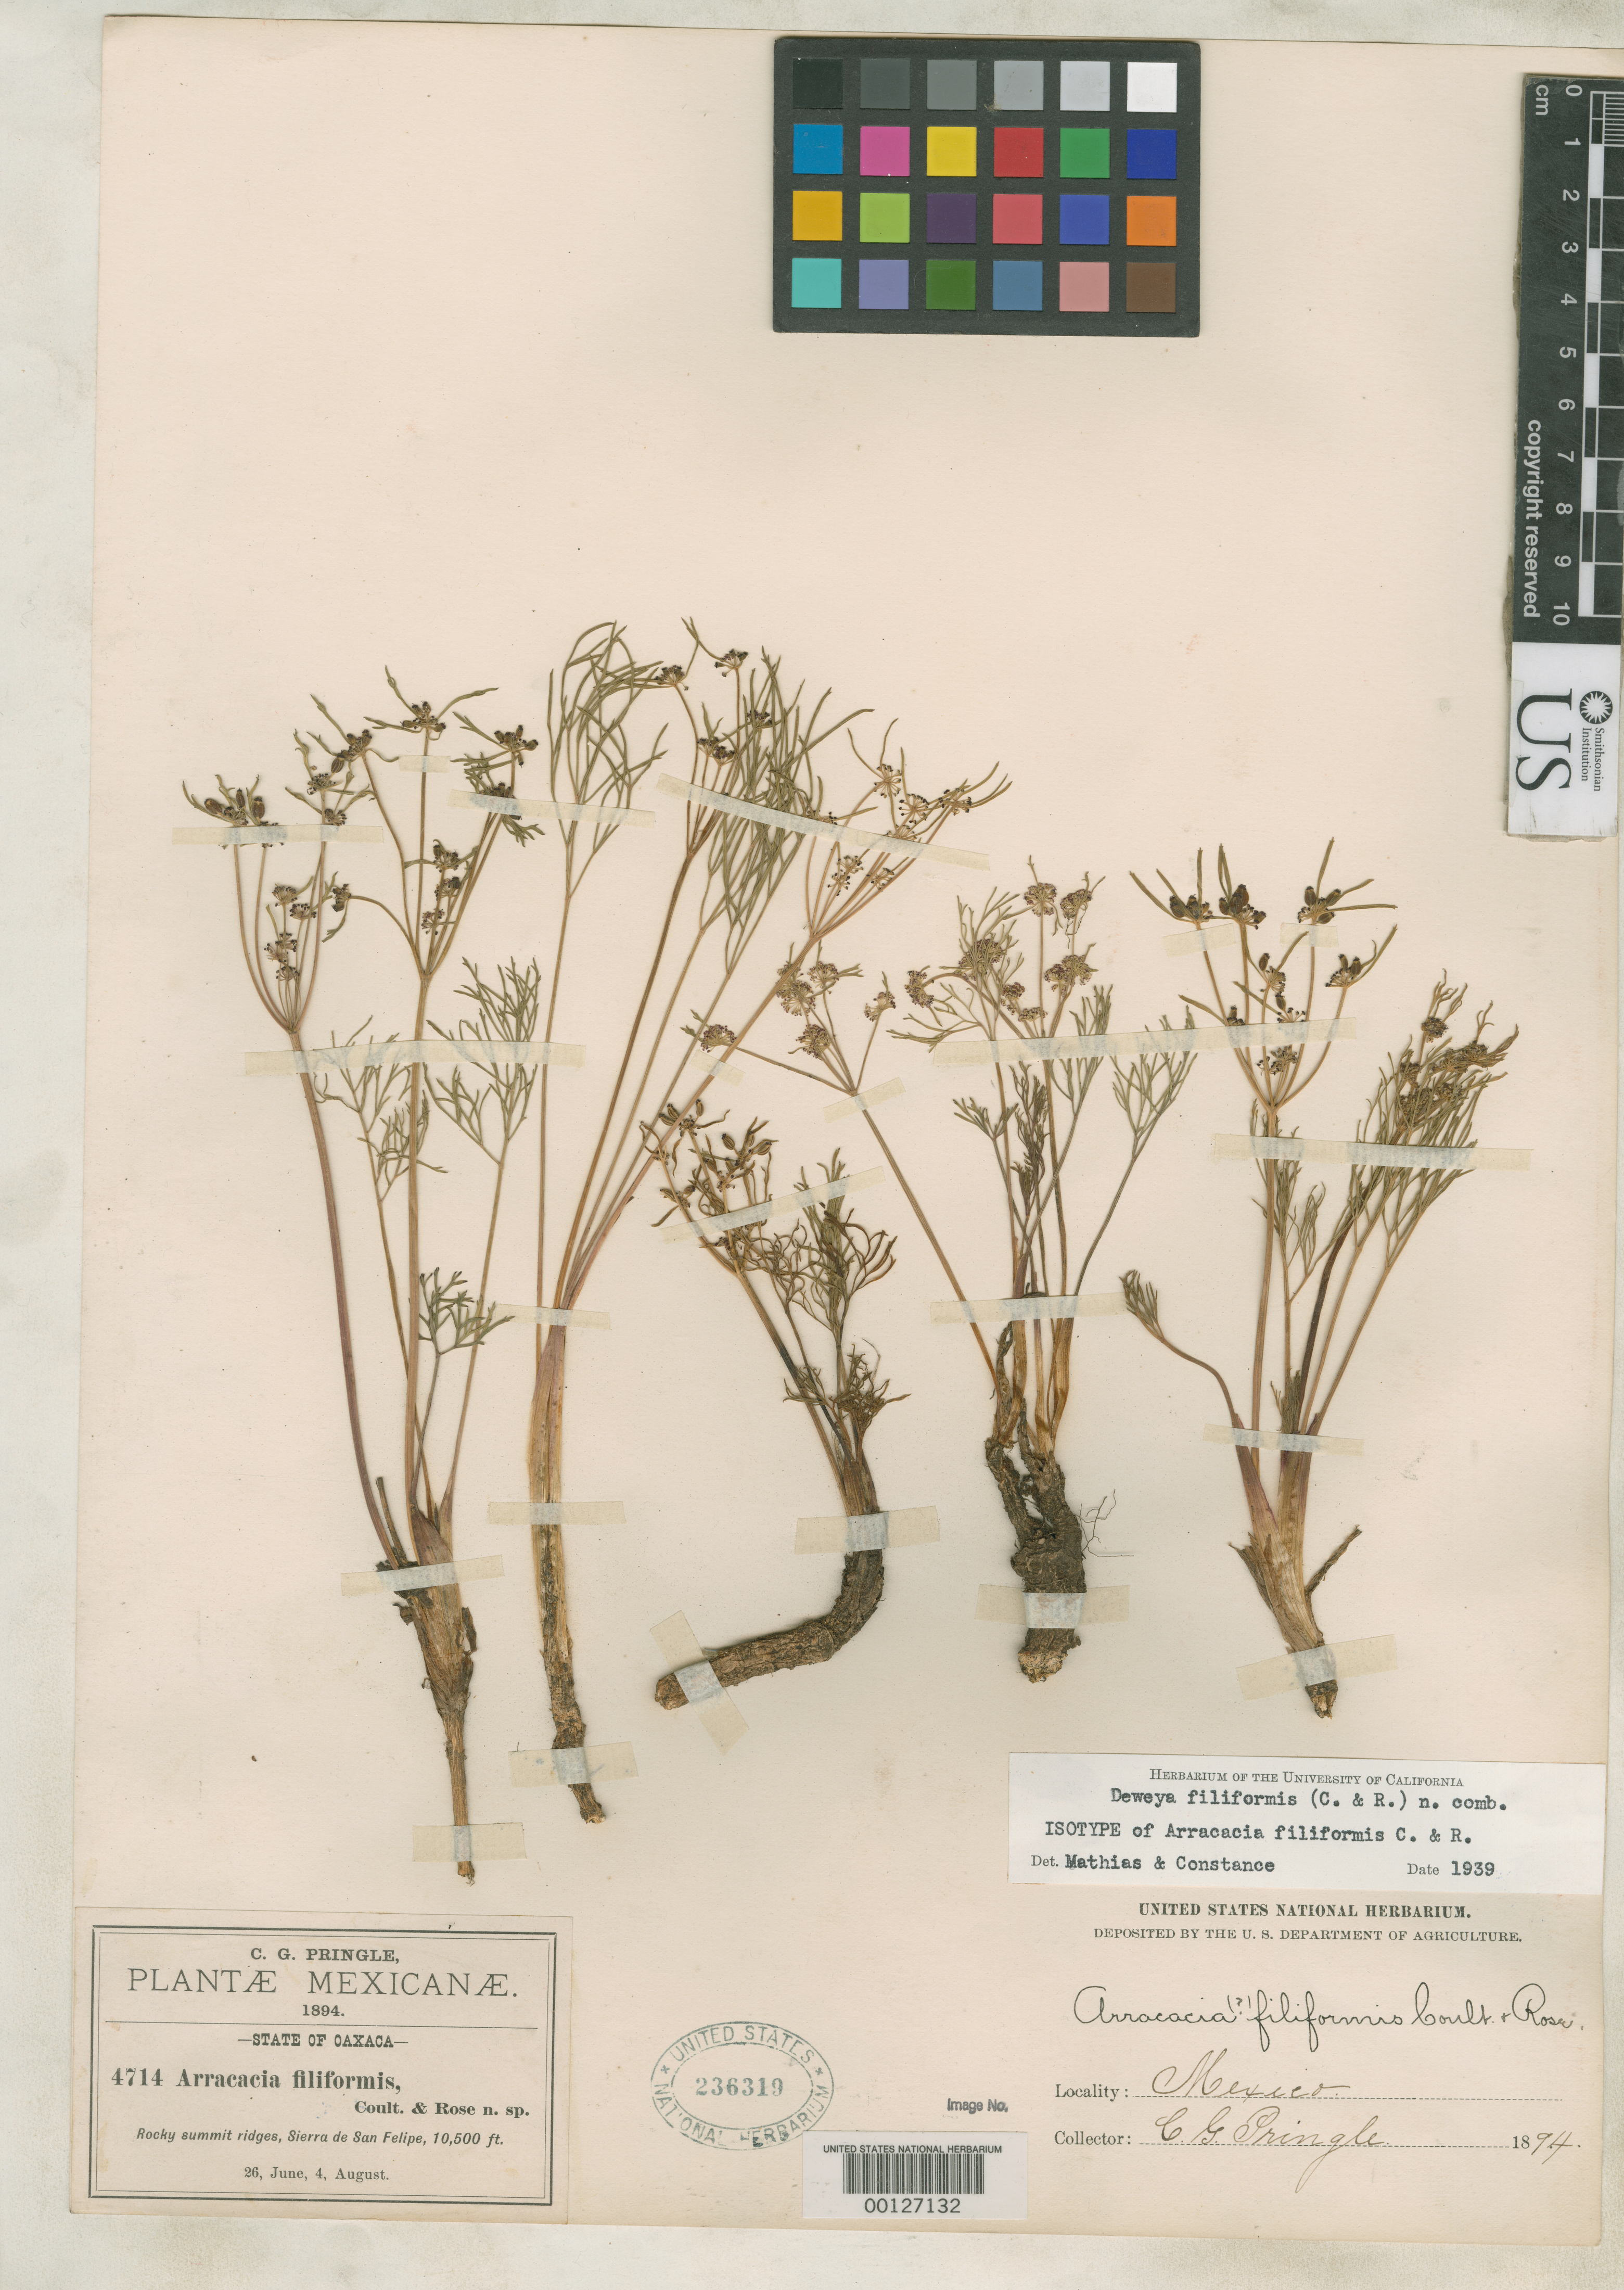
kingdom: Plantae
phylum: Tracheophyta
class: Magnoliopsida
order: Apiales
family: Apiaceae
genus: Arracacia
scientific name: Arracacia filiformis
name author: J.M. Coult. & Rose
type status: Lectotype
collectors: C. G. Pringle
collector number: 4714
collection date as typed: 26 Jun 1894 to 04 Aug 1894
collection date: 1894-06-26,1894-08-04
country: Mexico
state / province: Oaxaca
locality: Sierra de San Felipe.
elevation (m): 3200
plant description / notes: Pringle 4714 effectively designated as first-step lectotypification ("type") by Coulter & Rose, but US has 2 original sheets of this collection; second step not found in literature.; One of two original sheets in National Herbarium; USNH 236318 annotated as "TYPE", USNH 236319 as "ISOTYPE" by Mathias & Constance (1939).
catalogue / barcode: US 236319